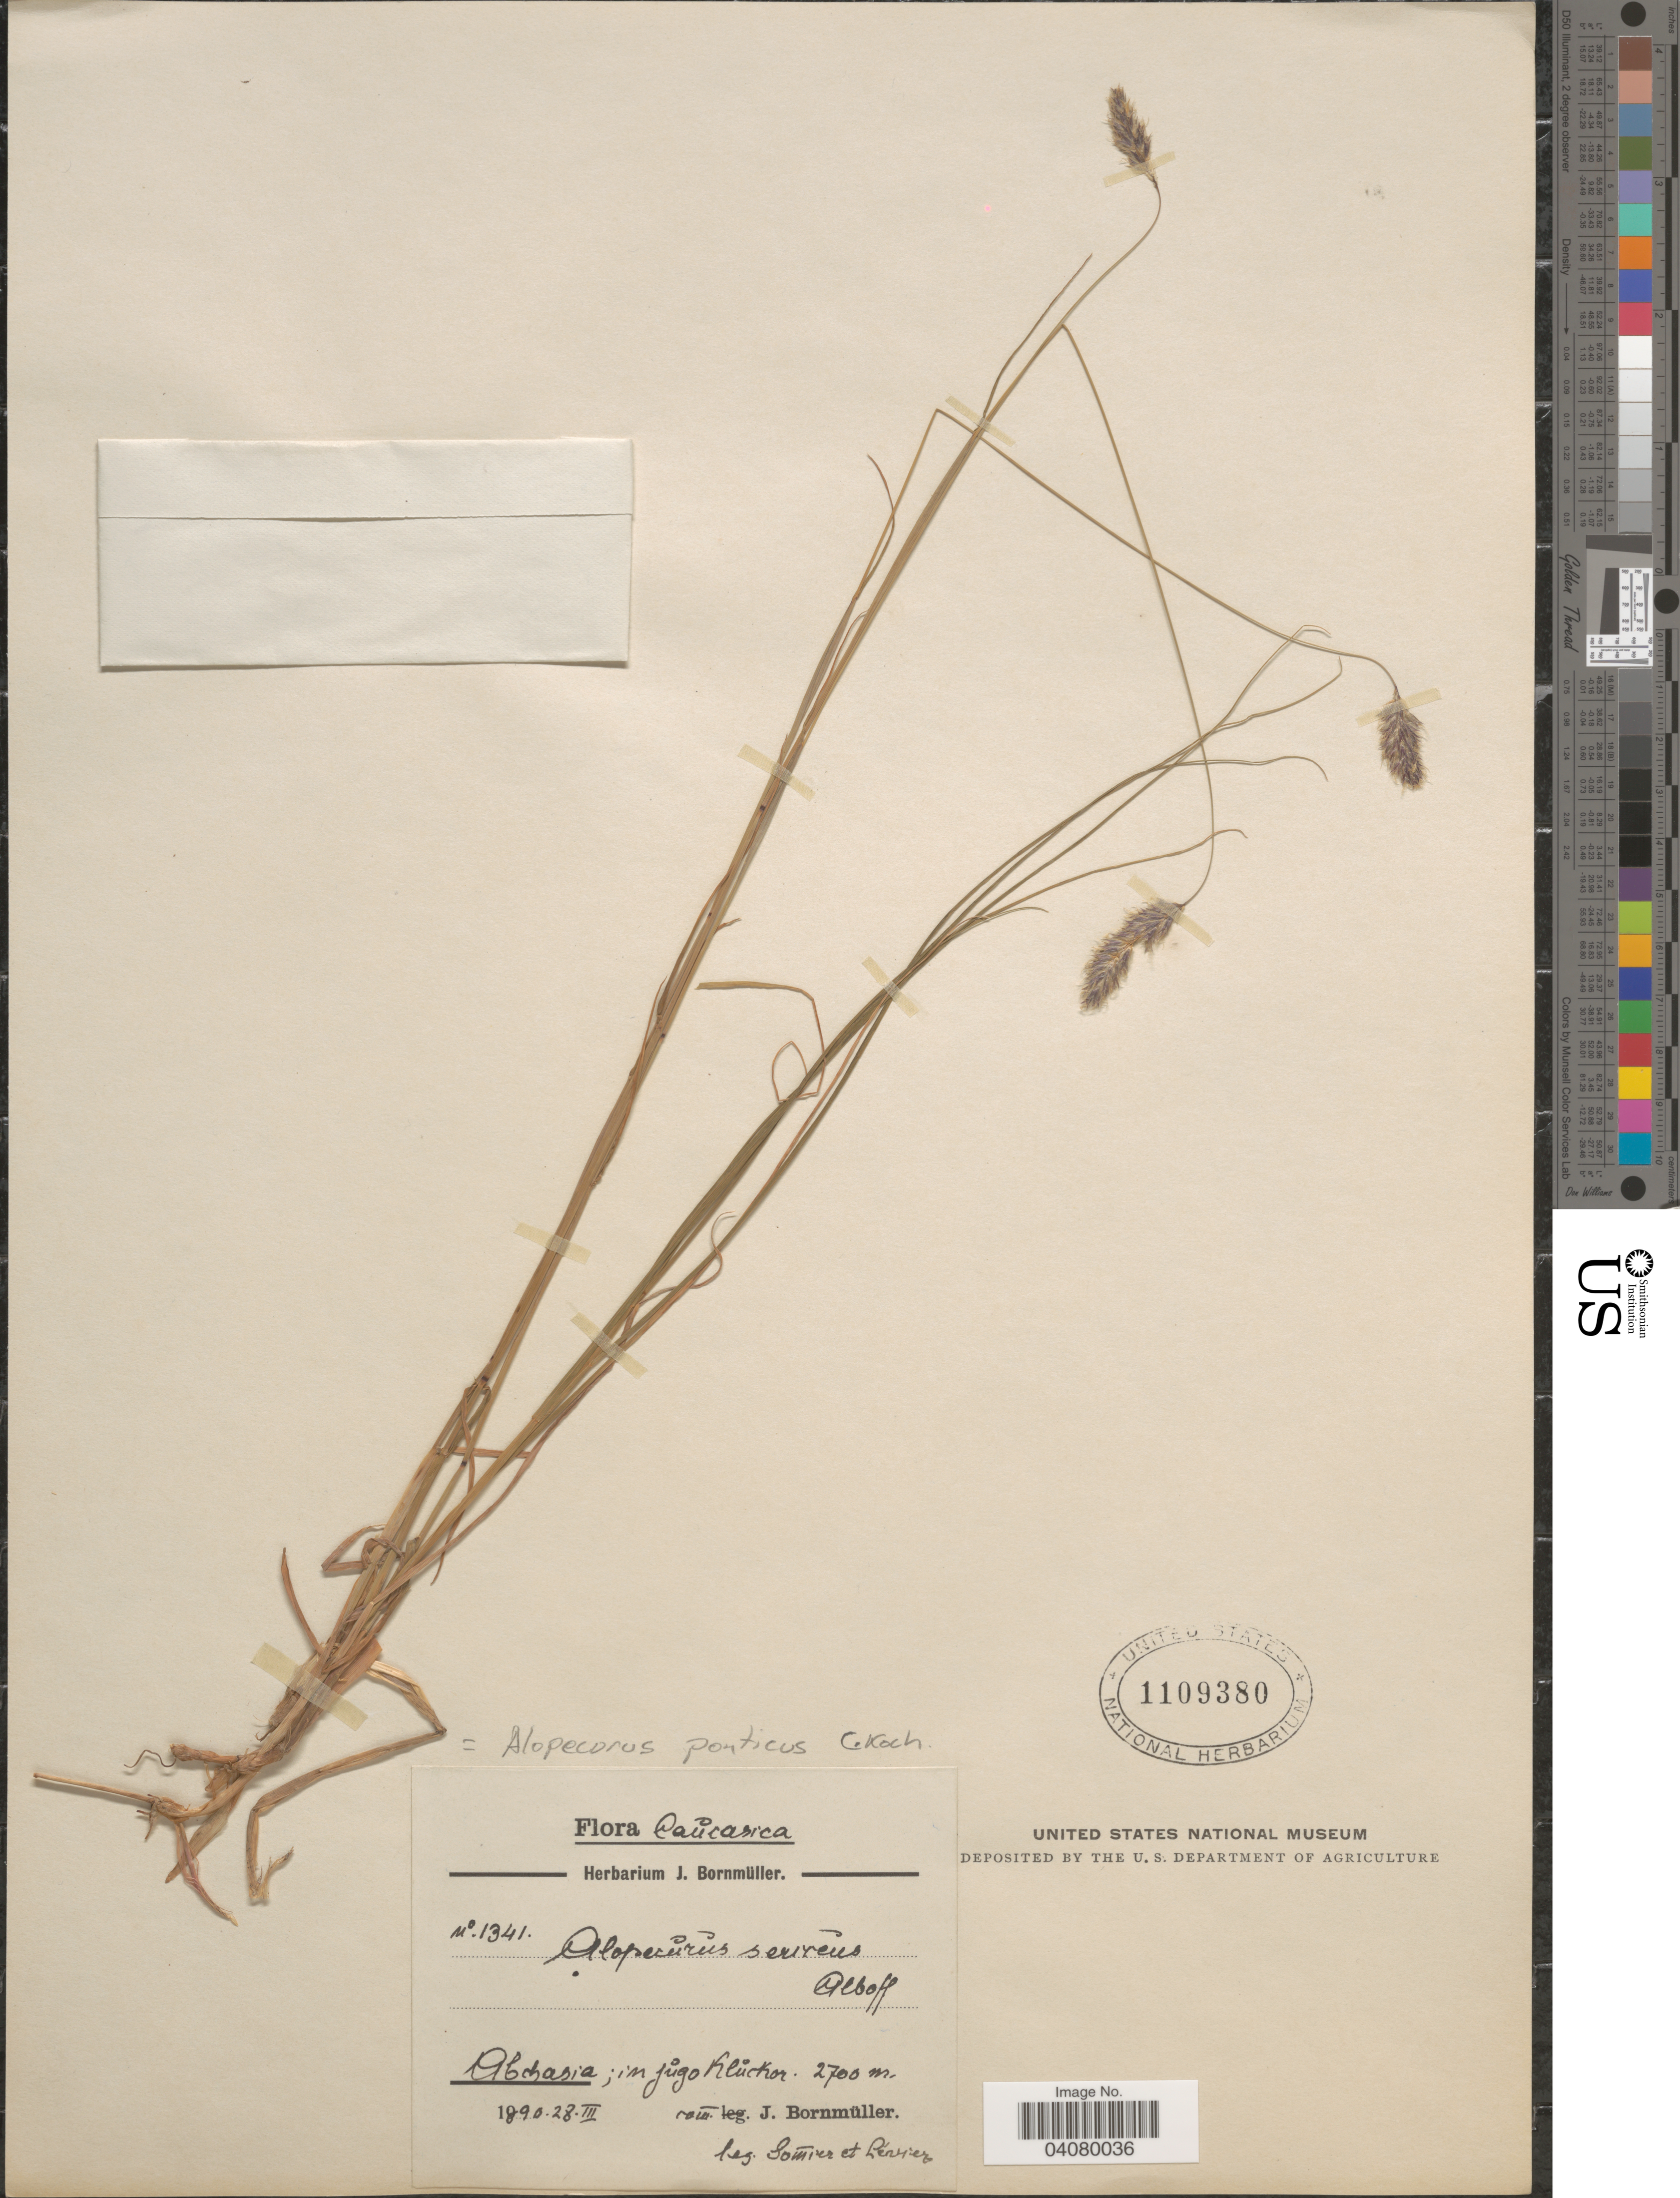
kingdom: Plantae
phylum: Tracheophyta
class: Liliopsida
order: Poales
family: Poaceae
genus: Alopecurus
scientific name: Alopecurus ponticus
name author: K. Koch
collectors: Somier & Levier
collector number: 1341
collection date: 1890-03-28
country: Georgia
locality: Caucasica. Abchasia; in jugo Kluckor.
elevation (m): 2700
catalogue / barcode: US 1109380